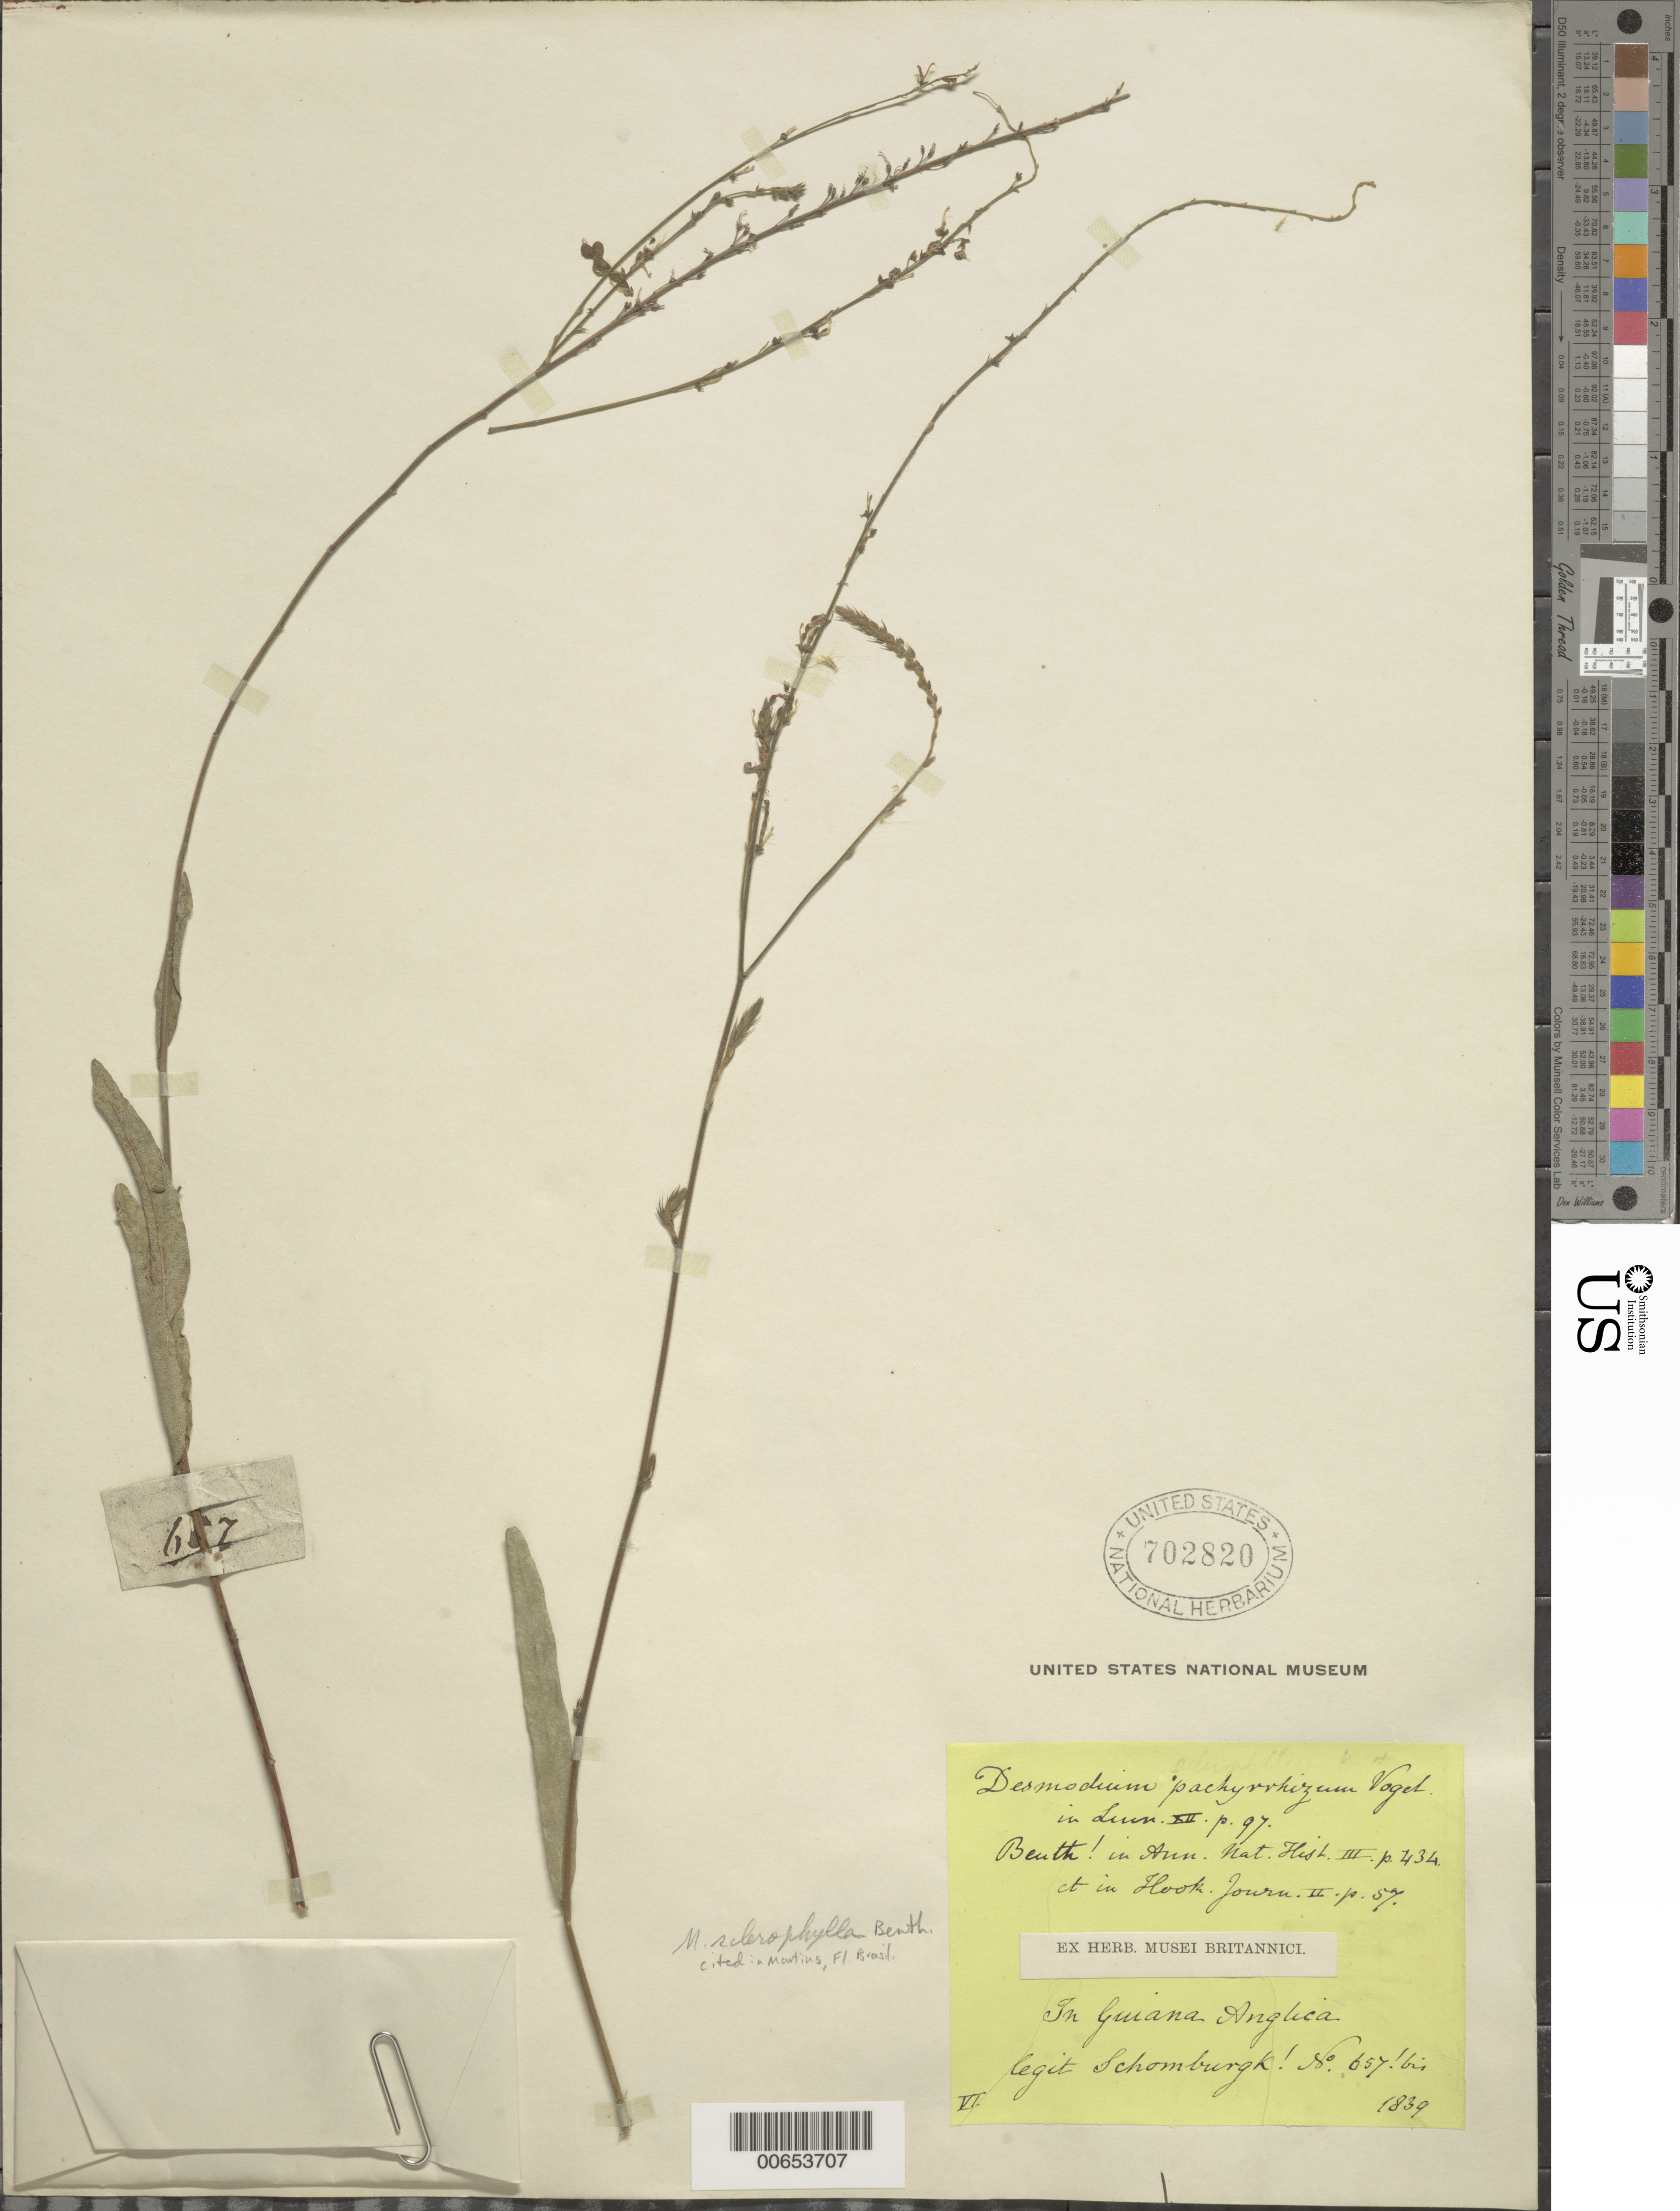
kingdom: Plantae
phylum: Tracheophyta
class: Magnoliopsida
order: Fabales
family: Fabaceae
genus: Desmodium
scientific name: Desmodium sclerophyllum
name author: Benth.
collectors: R. H. Schomburgk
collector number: I 657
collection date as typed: June 1839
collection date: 1839-06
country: Guyana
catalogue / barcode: US 702820